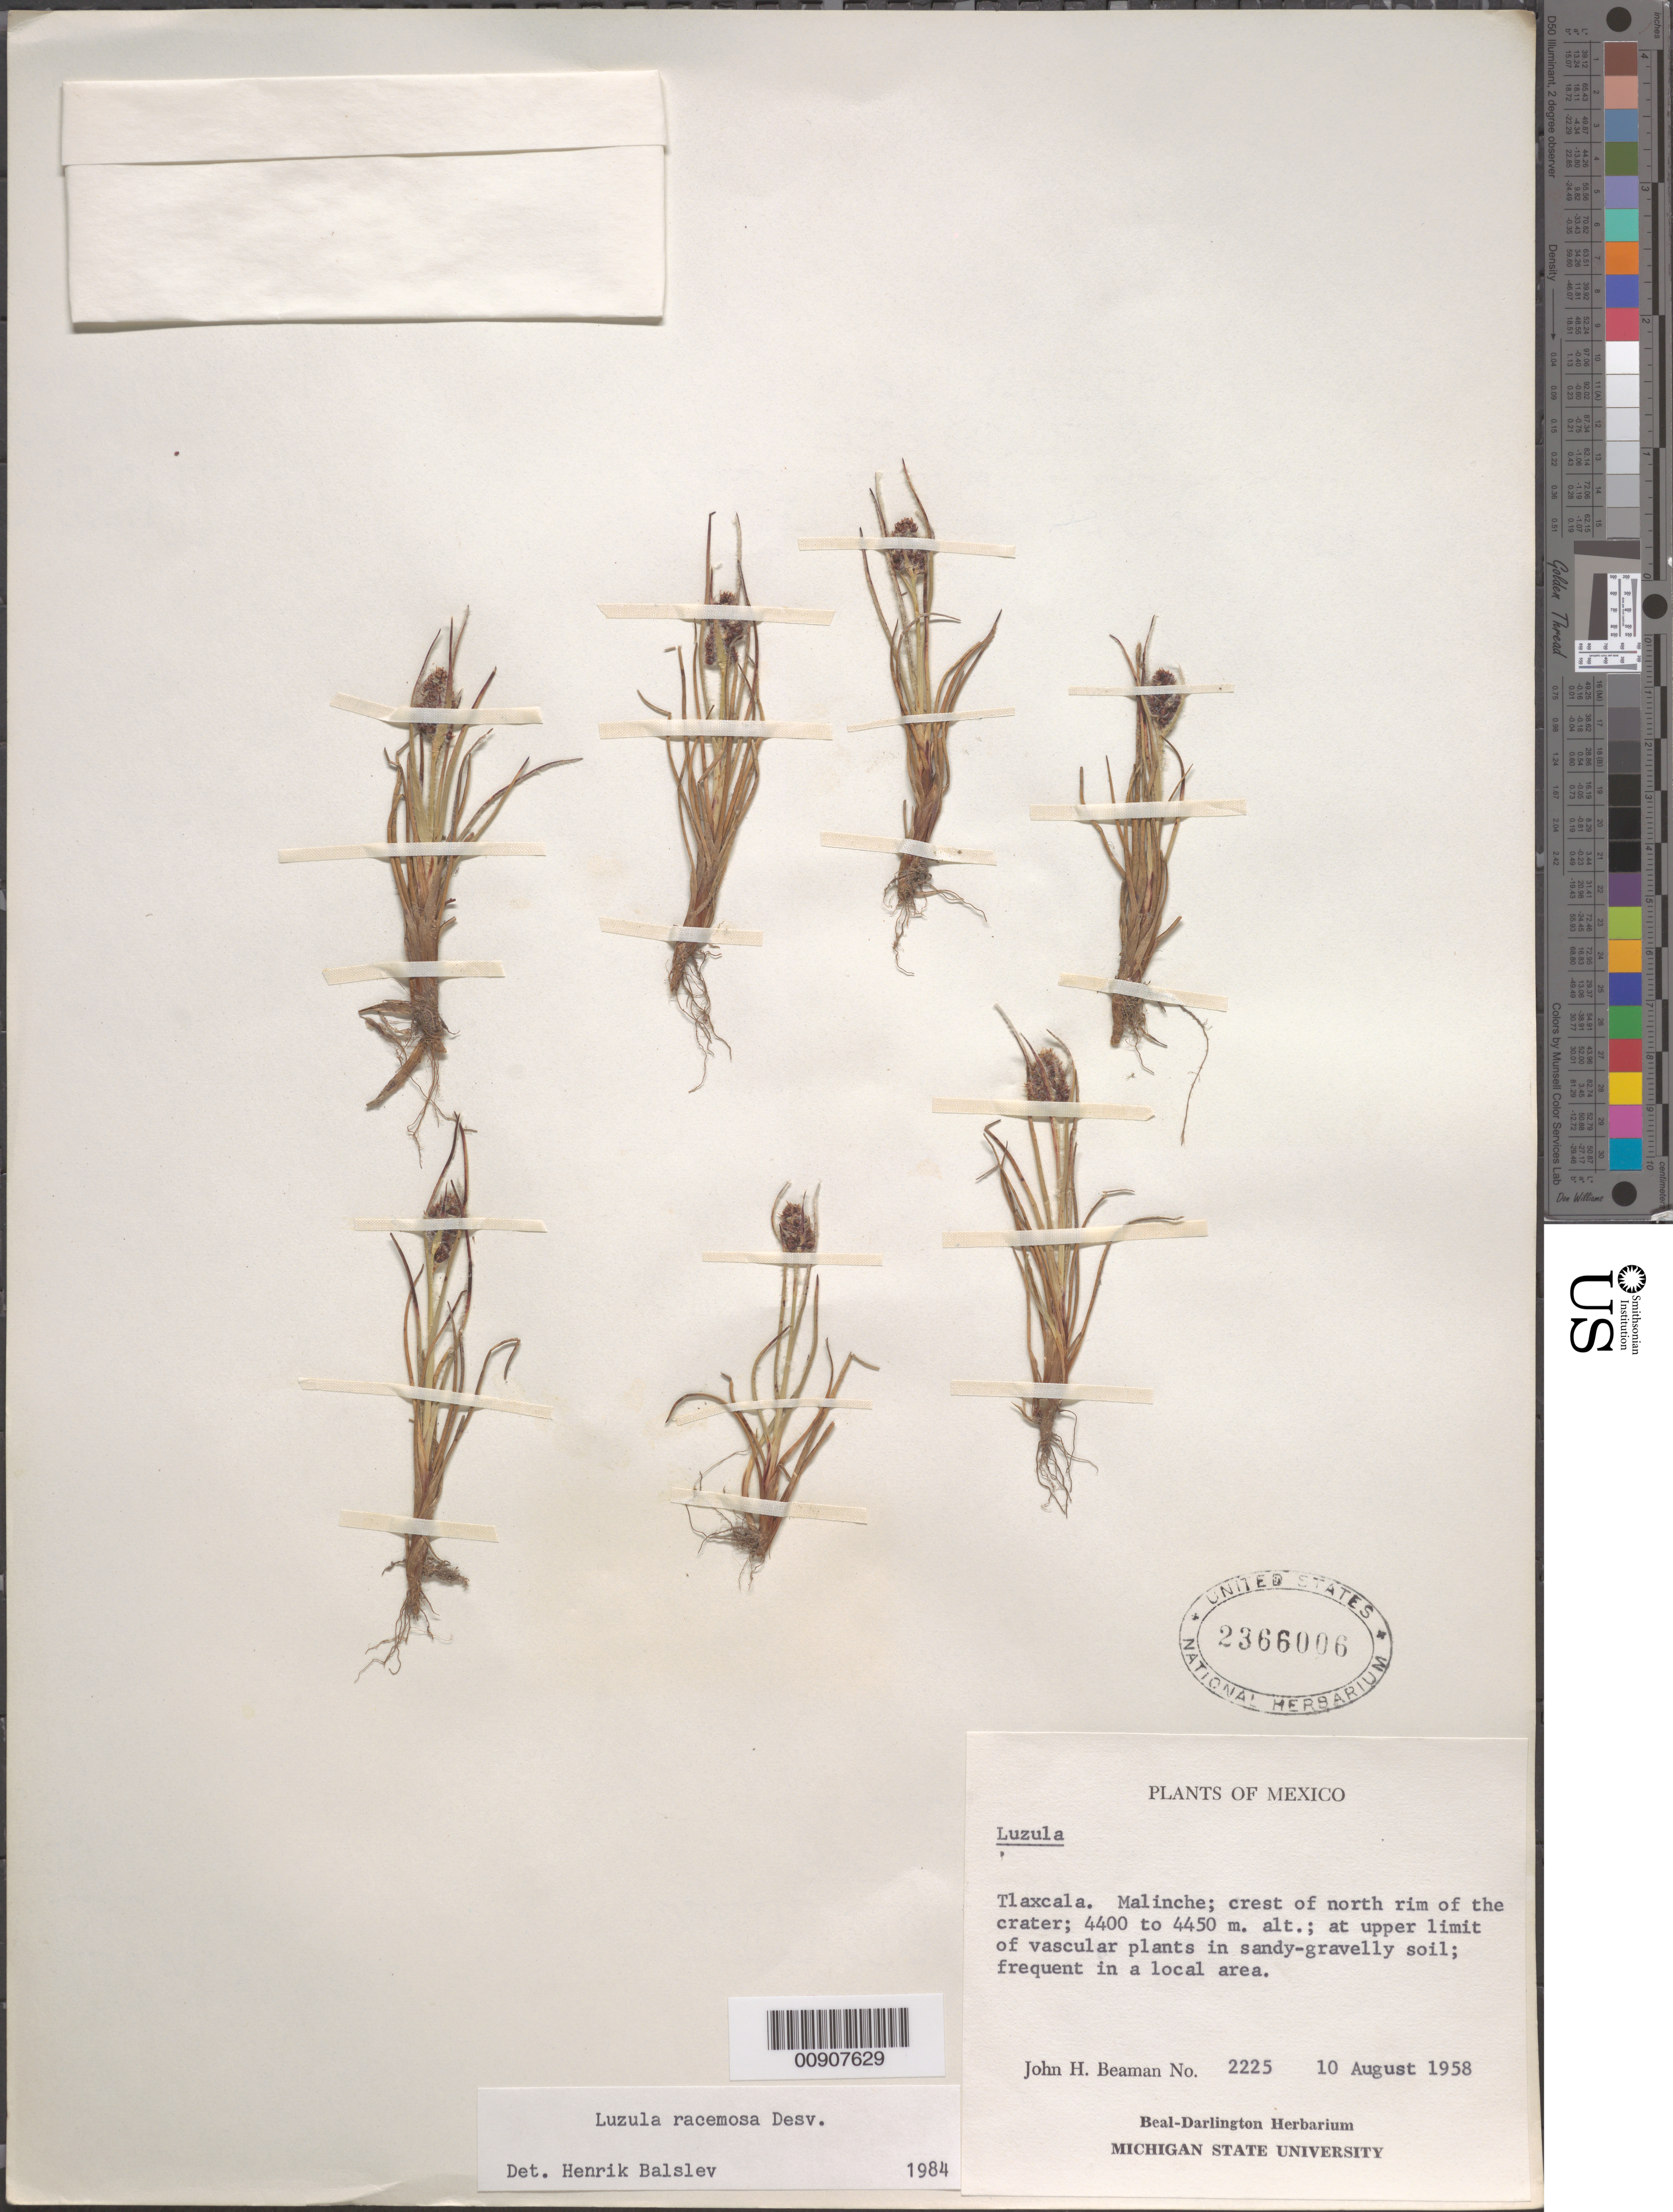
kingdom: Plantae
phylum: Tracheophyta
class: Liliopsida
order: Poales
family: Juncaceae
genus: Luzula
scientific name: Luzula racemosa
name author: Desv.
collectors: J. H. Beaman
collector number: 2225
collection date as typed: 10 Aug 1958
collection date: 1958-08-10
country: Mexico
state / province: Tlaxcala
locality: Tlaxcala: Malinche; crest of north rim of the crater.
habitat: At upper limit of vascular plants in sandy-gravelly soil.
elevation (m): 4450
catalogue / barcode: US 2366006